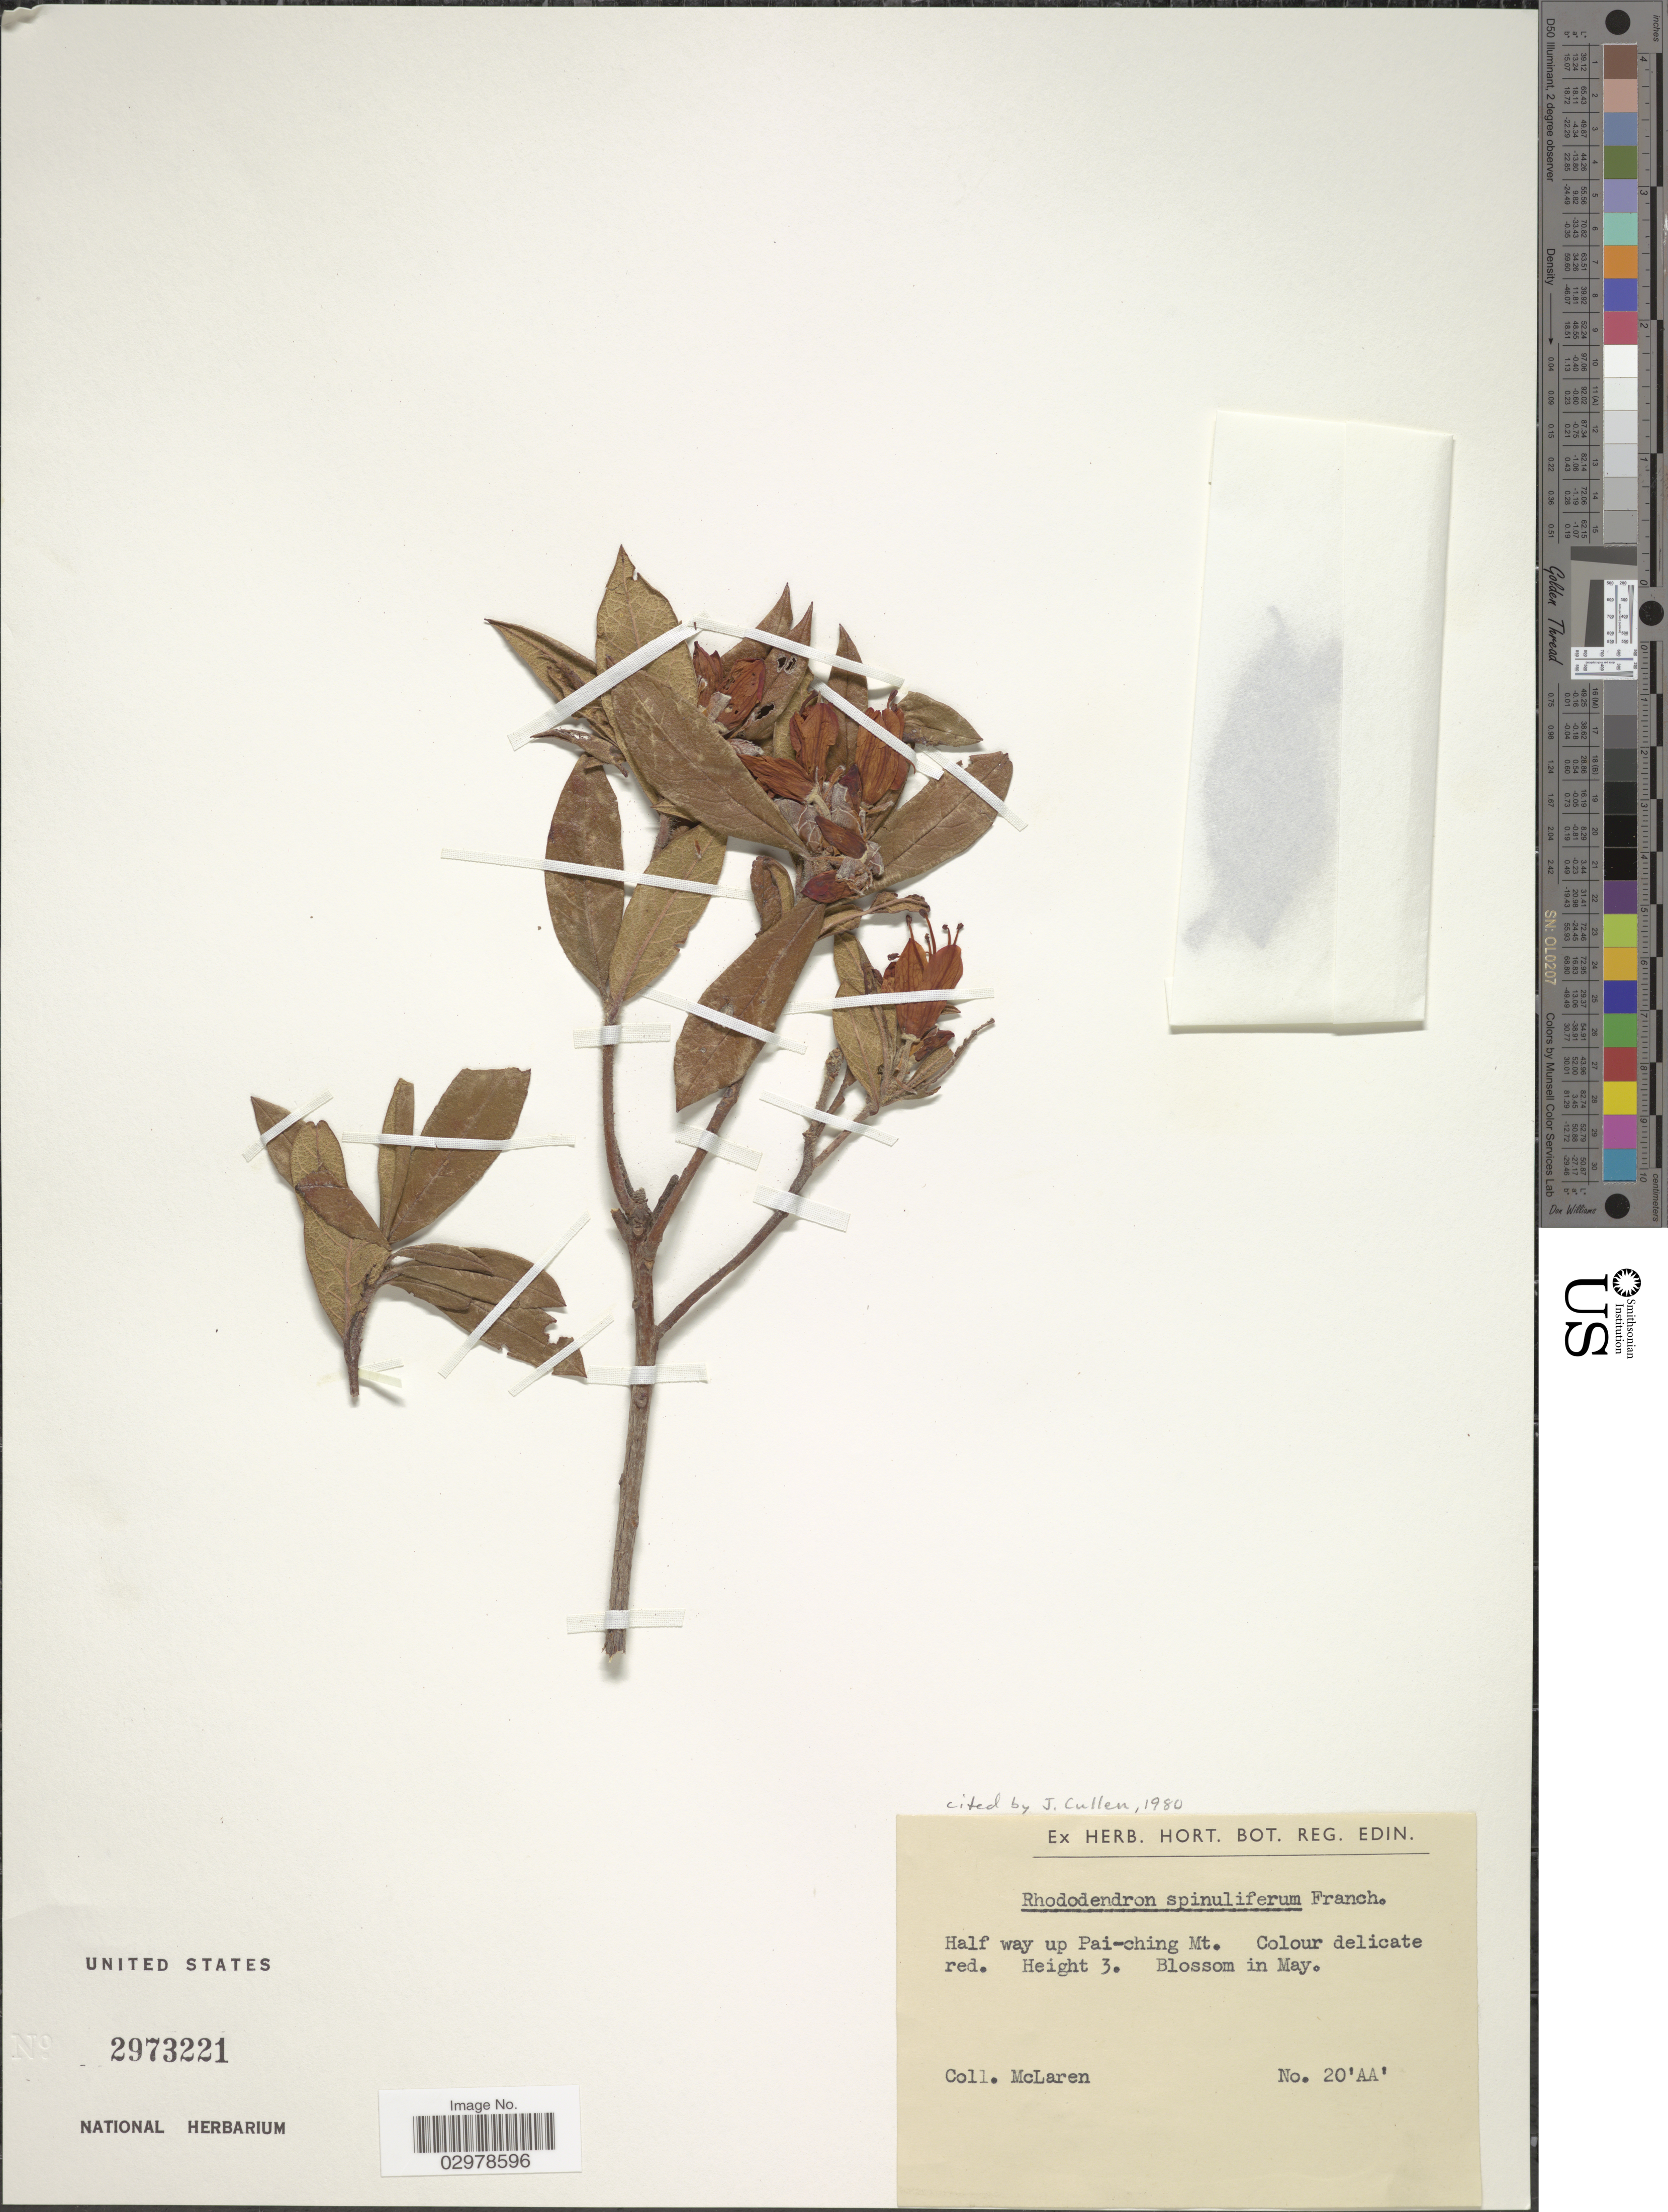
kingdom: Plantae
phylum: Tracheophyta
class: Magnoliopsida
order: Ericales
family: Ericaceae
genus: Rhododendron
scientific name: Rhododendron spinuliferum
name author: Franch.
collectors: McLaren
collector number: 20 'AA'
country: China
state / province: Shanxi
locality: Half way up Pai-ching Mt.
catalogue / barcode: US 2973221